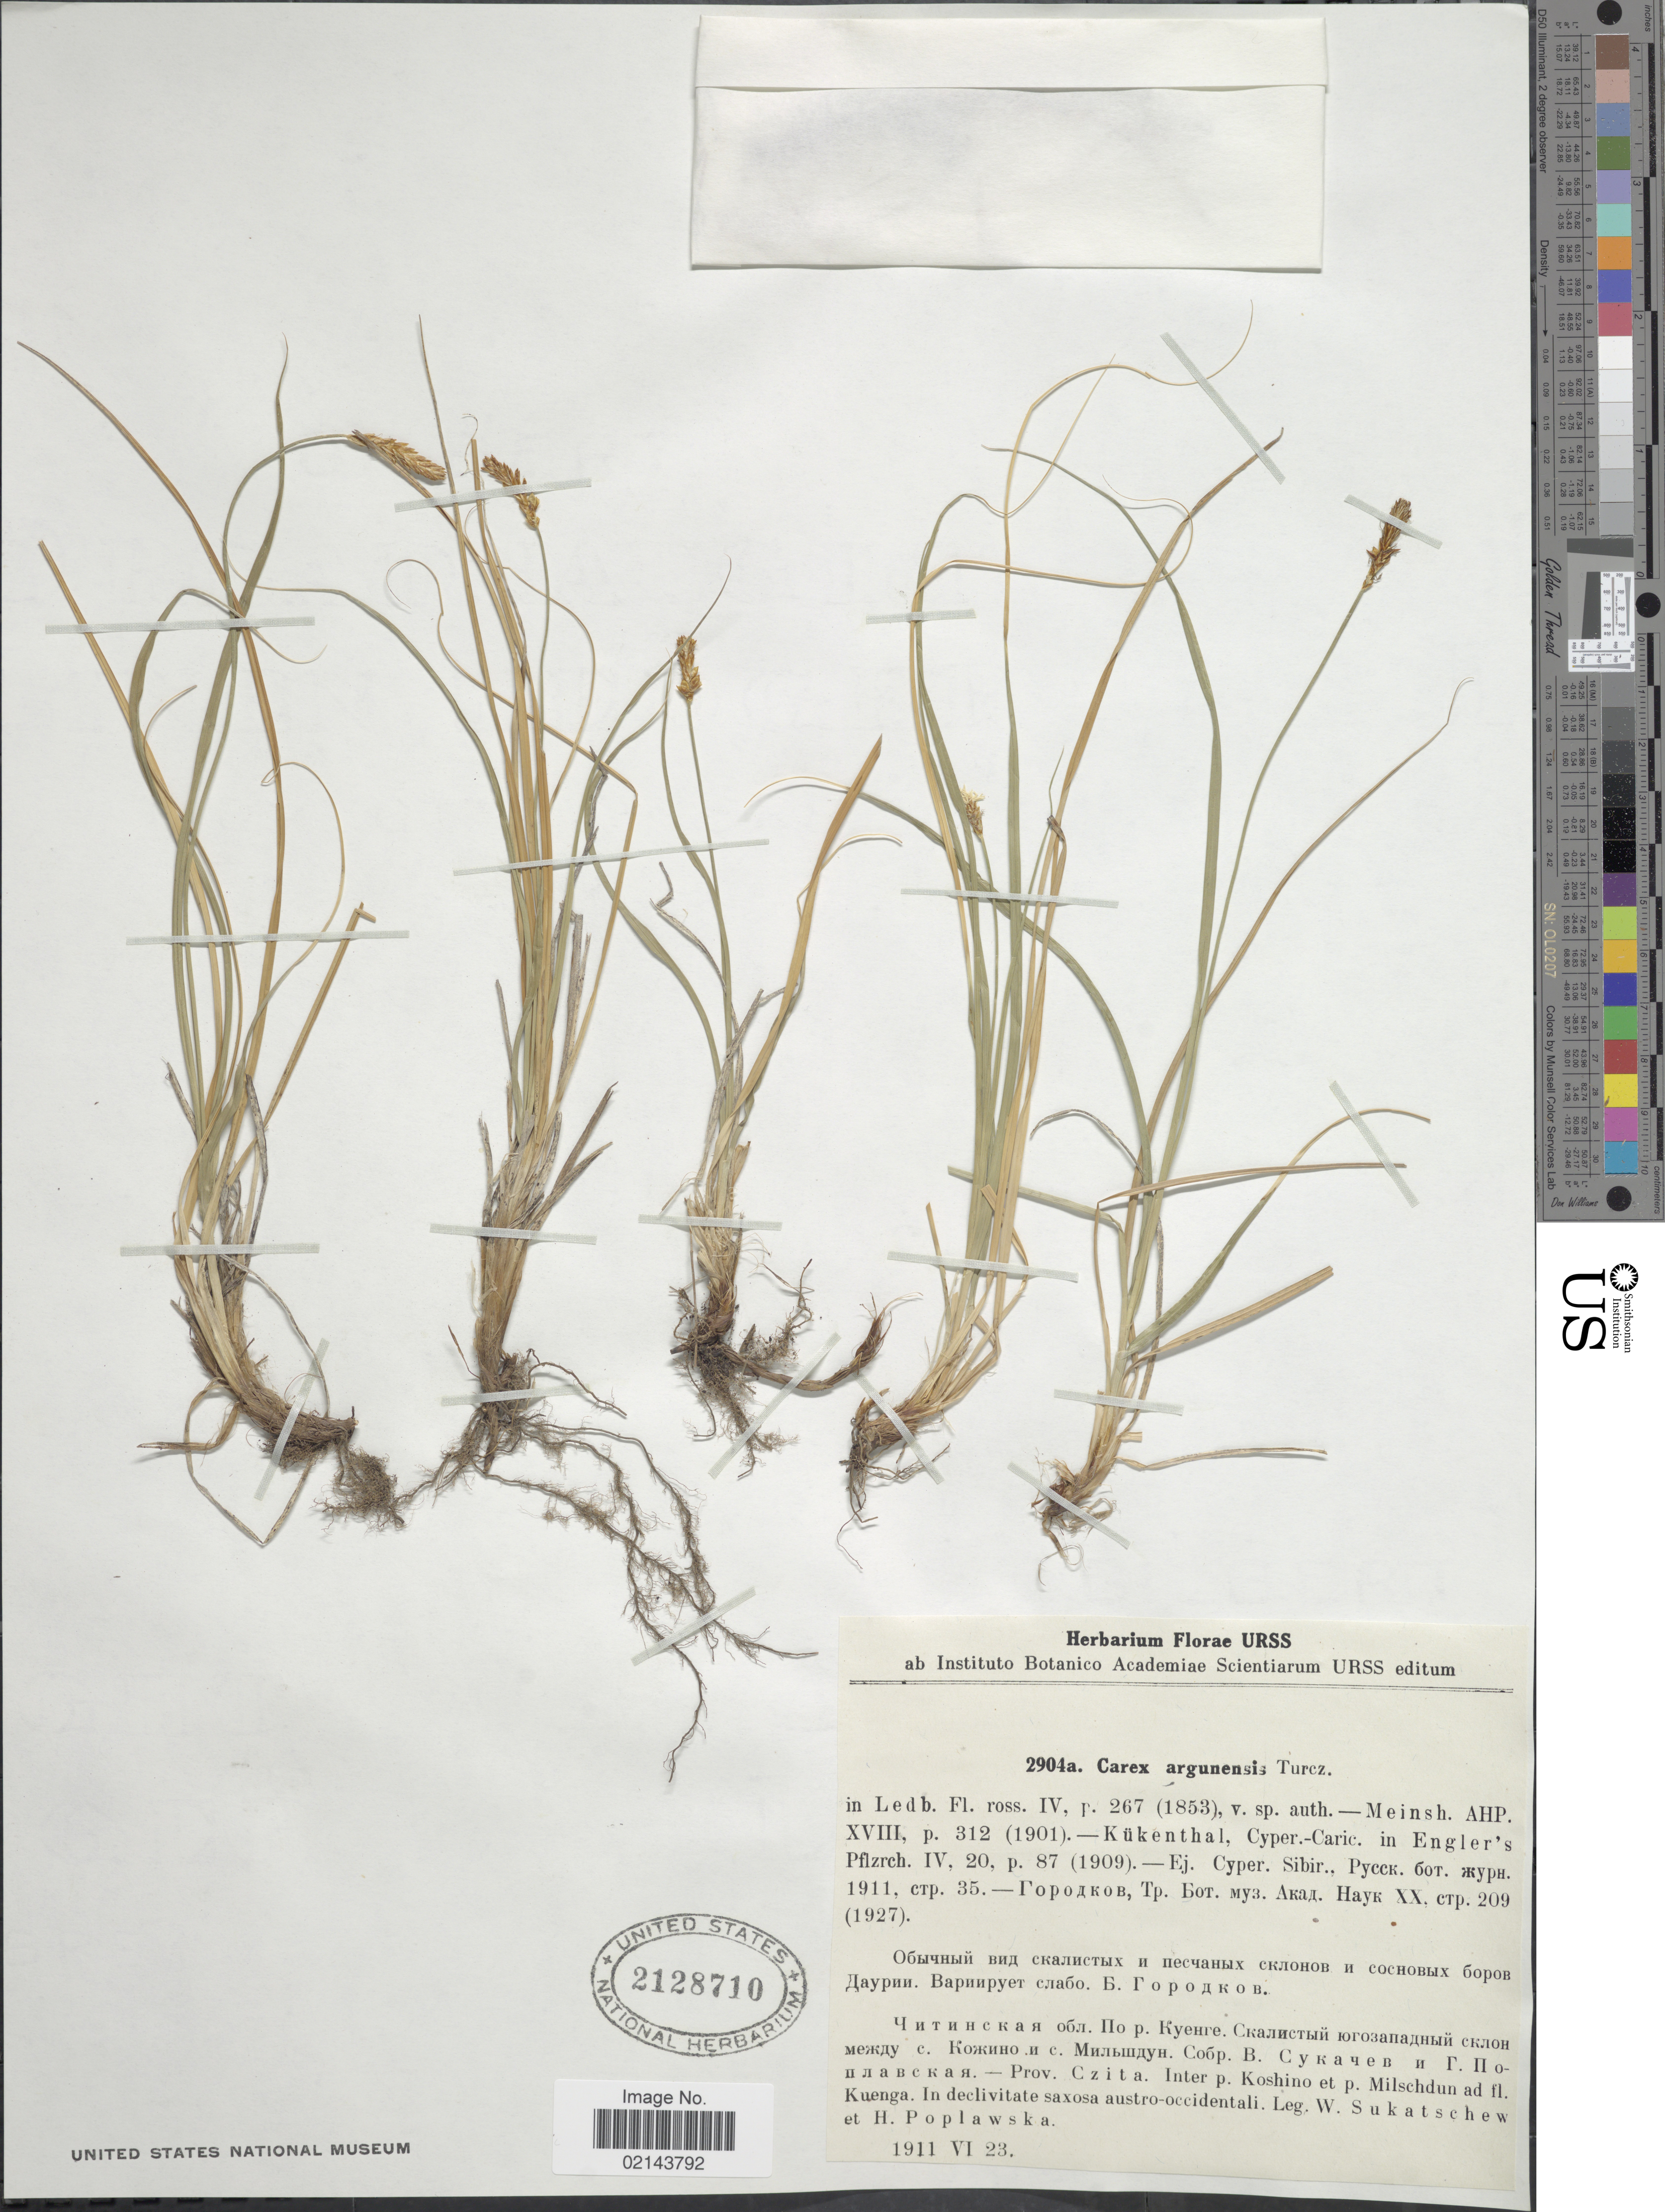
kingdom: Plantae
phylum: Tracheophyta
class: Liliopsida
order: Poales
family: Cyperaceae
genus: Carex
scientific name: Carex argunensis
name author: Turcz. ex Trevir.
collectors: W. Sukatshev & H. Poplawska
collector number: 2904a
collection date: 1911-06-23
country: Russian Federation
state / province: Zabaykalsky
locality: Prov. Czita. Inter p. Koshino et p. Milschdun ad fl. Kuenga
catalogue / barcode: US 2128710